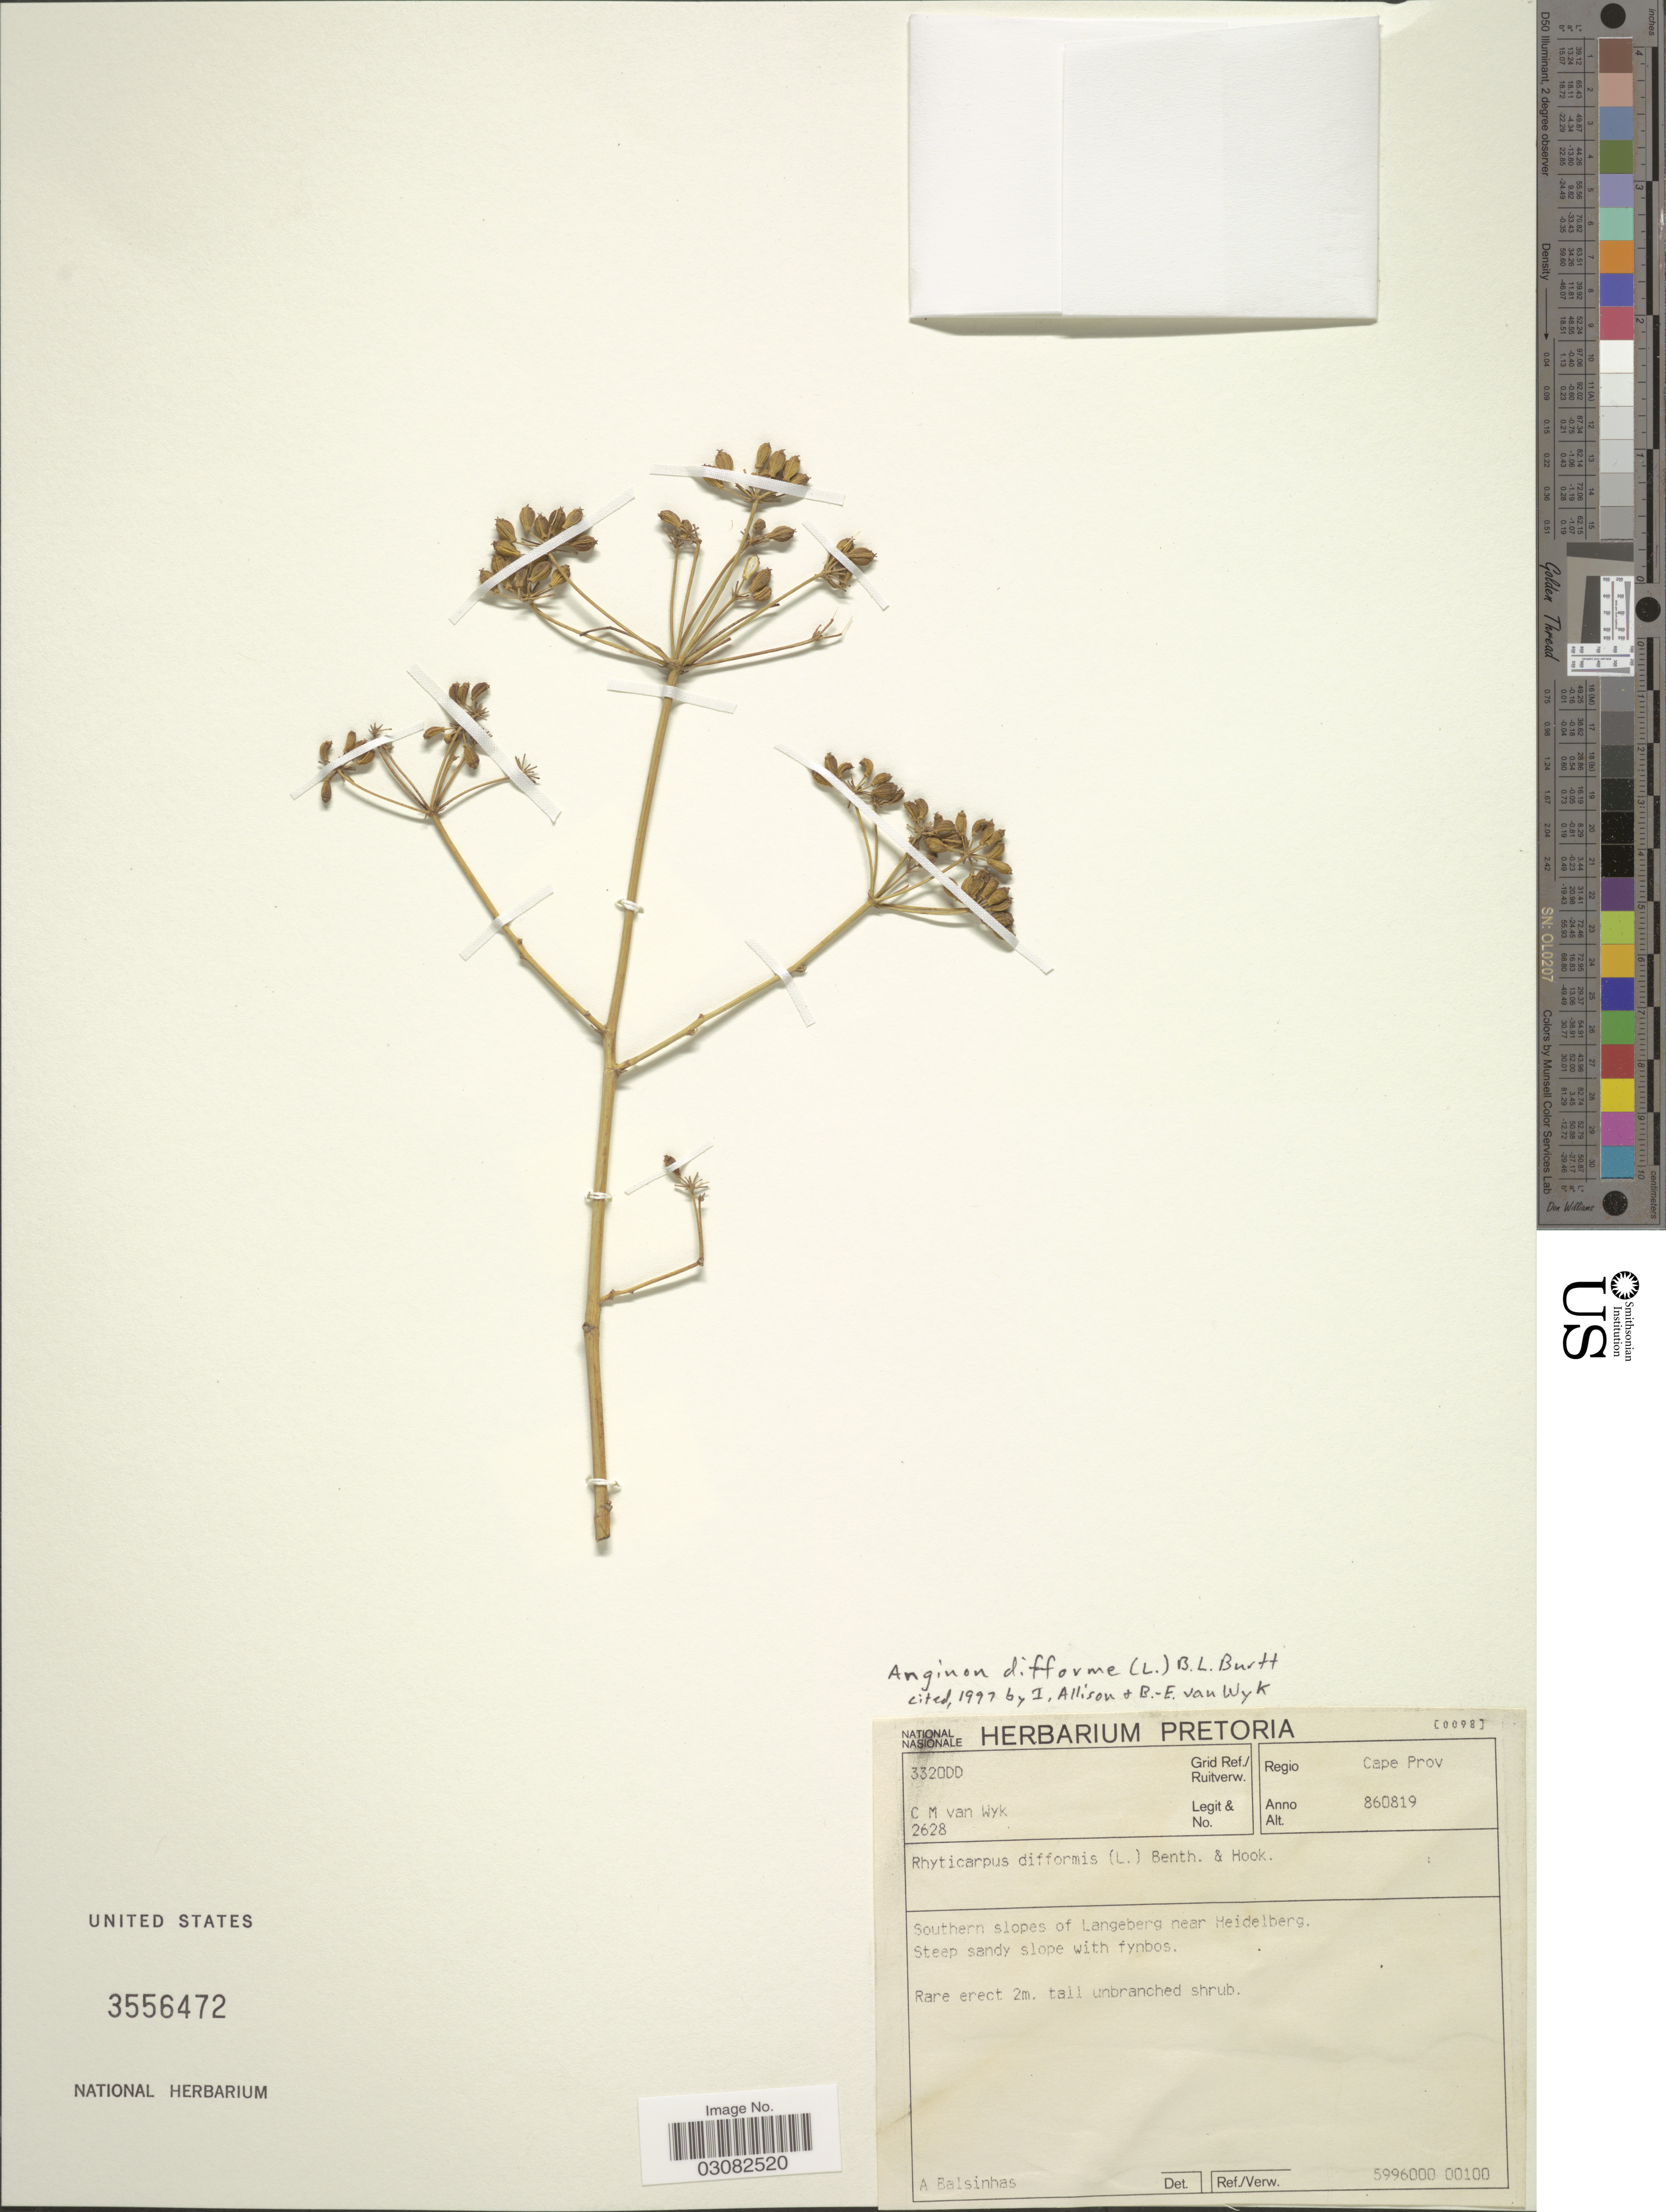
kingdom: Plantae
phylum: Tracheophyta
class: Magnoliopsida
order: Apiales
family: Apiaceae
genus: Anginon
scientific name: Anginon difforme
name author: (L.) B.L. Burtt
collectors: C. Van Wyk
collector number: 2628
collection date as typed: Transcribed d/m/y: 19/8/86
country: South Africa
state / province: Western Cape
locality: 3320DD Grid Ref./Ruitverw. Regio Cape Prov. Southern slopes of Langeberg near Heidelberg.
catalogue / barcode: US 3556472